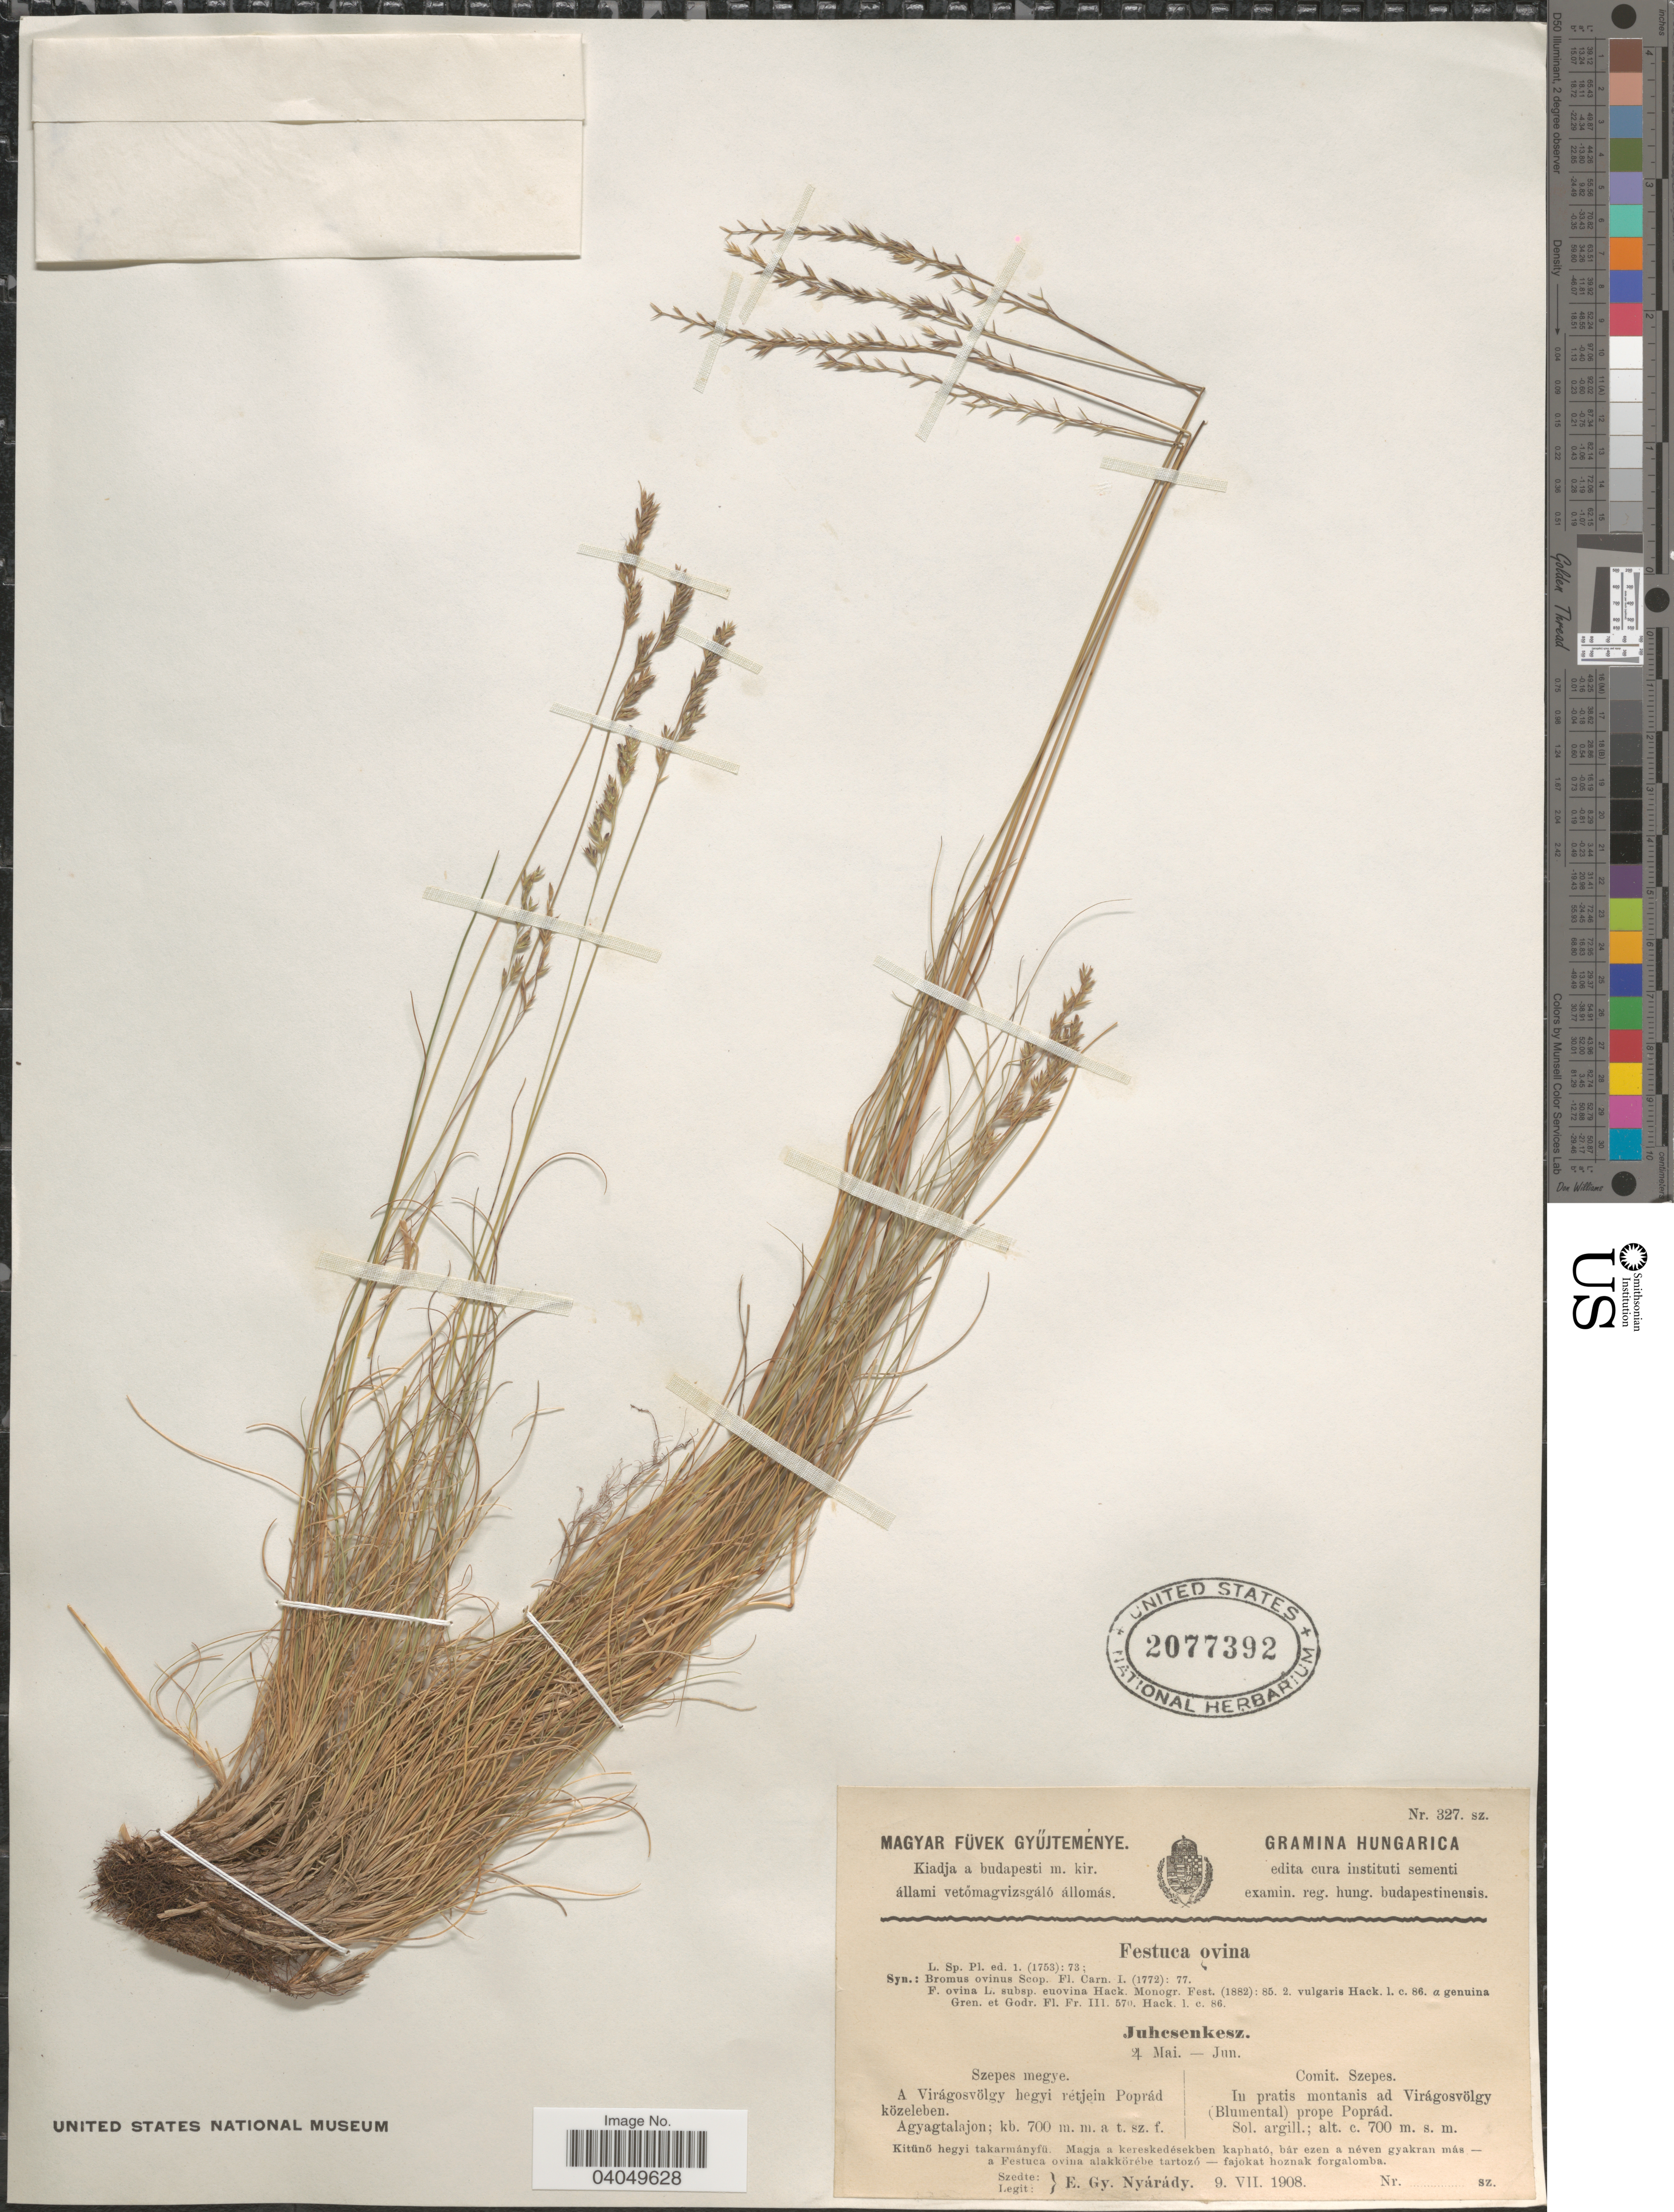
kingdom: Plantae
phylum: Tracheophyta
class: Liliopsida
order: Poales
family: Poaceae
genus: Festuca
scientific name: Festuca ovina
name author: L.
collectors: E. Nyárády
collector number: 327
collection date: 1908-07-09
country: Slovakia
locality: Comit. Szepes. In pratis montanis ad Virágosvölgy (Blumental) prope Poprád.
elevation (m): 700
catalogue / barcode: US 2077392